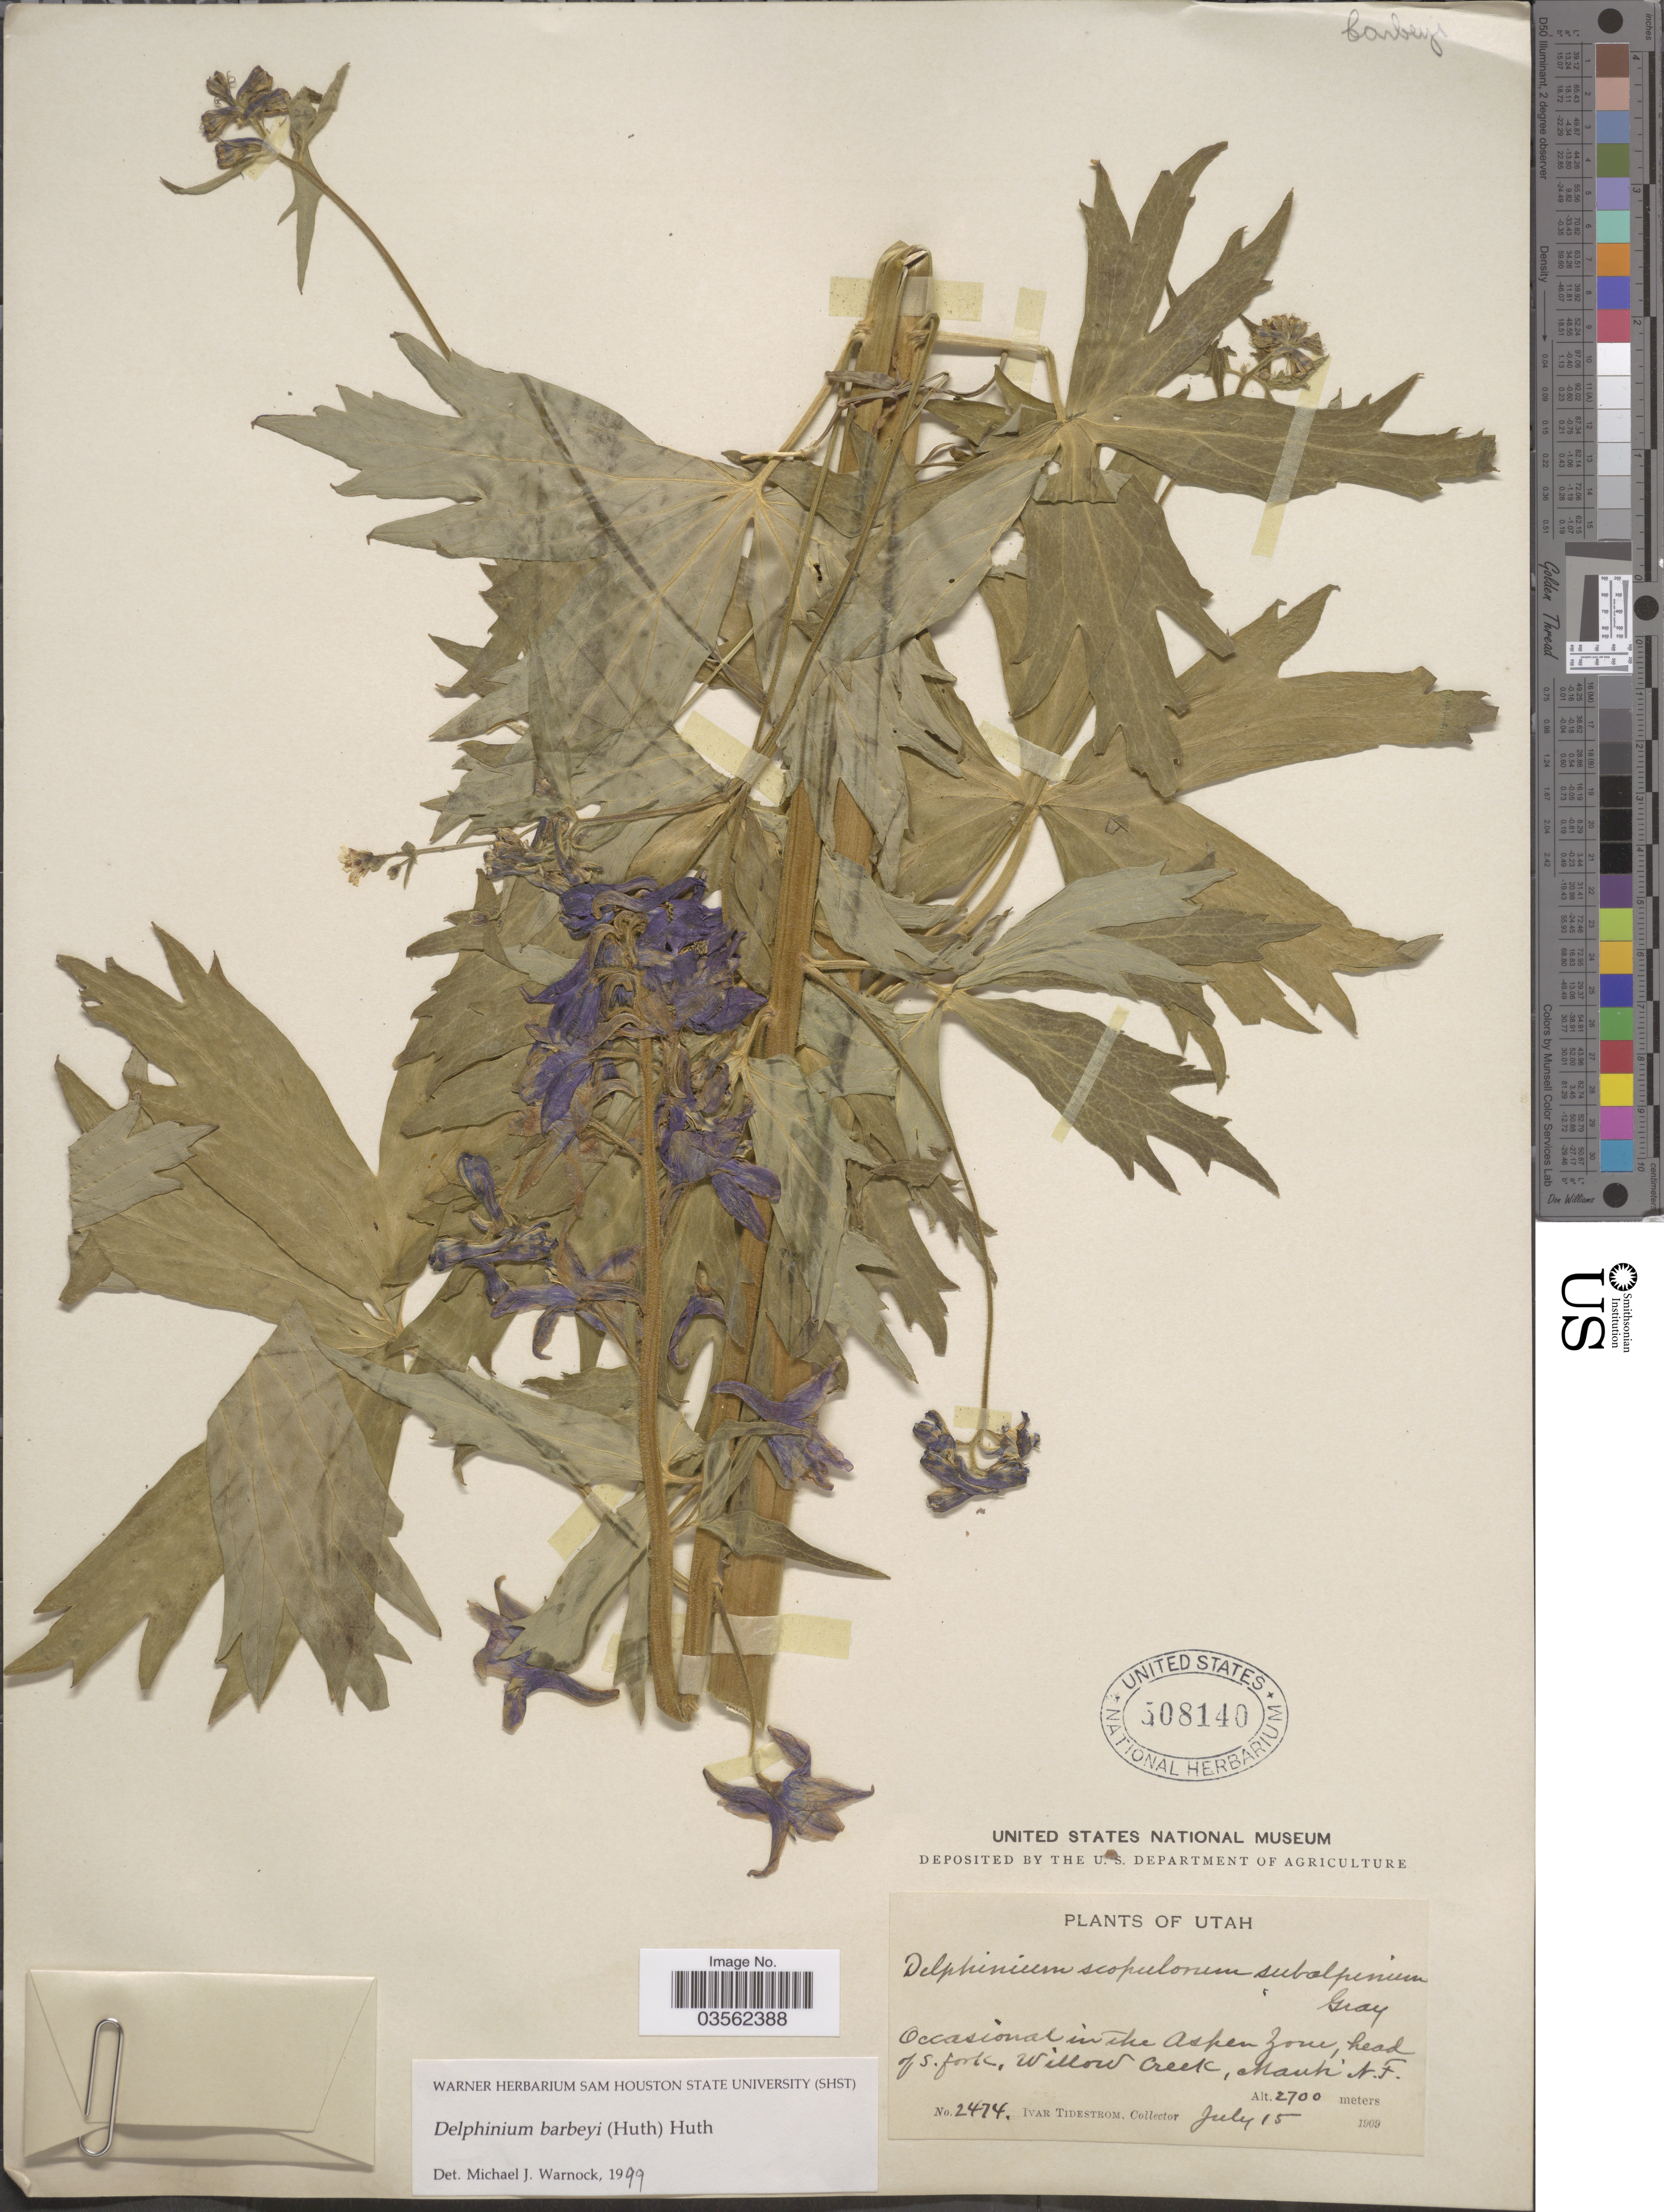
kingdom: Plantae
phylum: Tracheophyta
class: Magnoliopsida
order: Ranunculales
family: Ranunculaceae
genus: Delphinium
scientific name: Delphinium barbeyi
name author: (Huth) Huth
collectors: I. F. Tidestrom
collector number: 2474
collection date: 1909-07-15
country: United States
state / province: Utah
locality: In the Aspen Zone, head of S. fork, Willow Creek, Manti N. F.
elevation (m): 2700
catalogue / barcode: US 508140